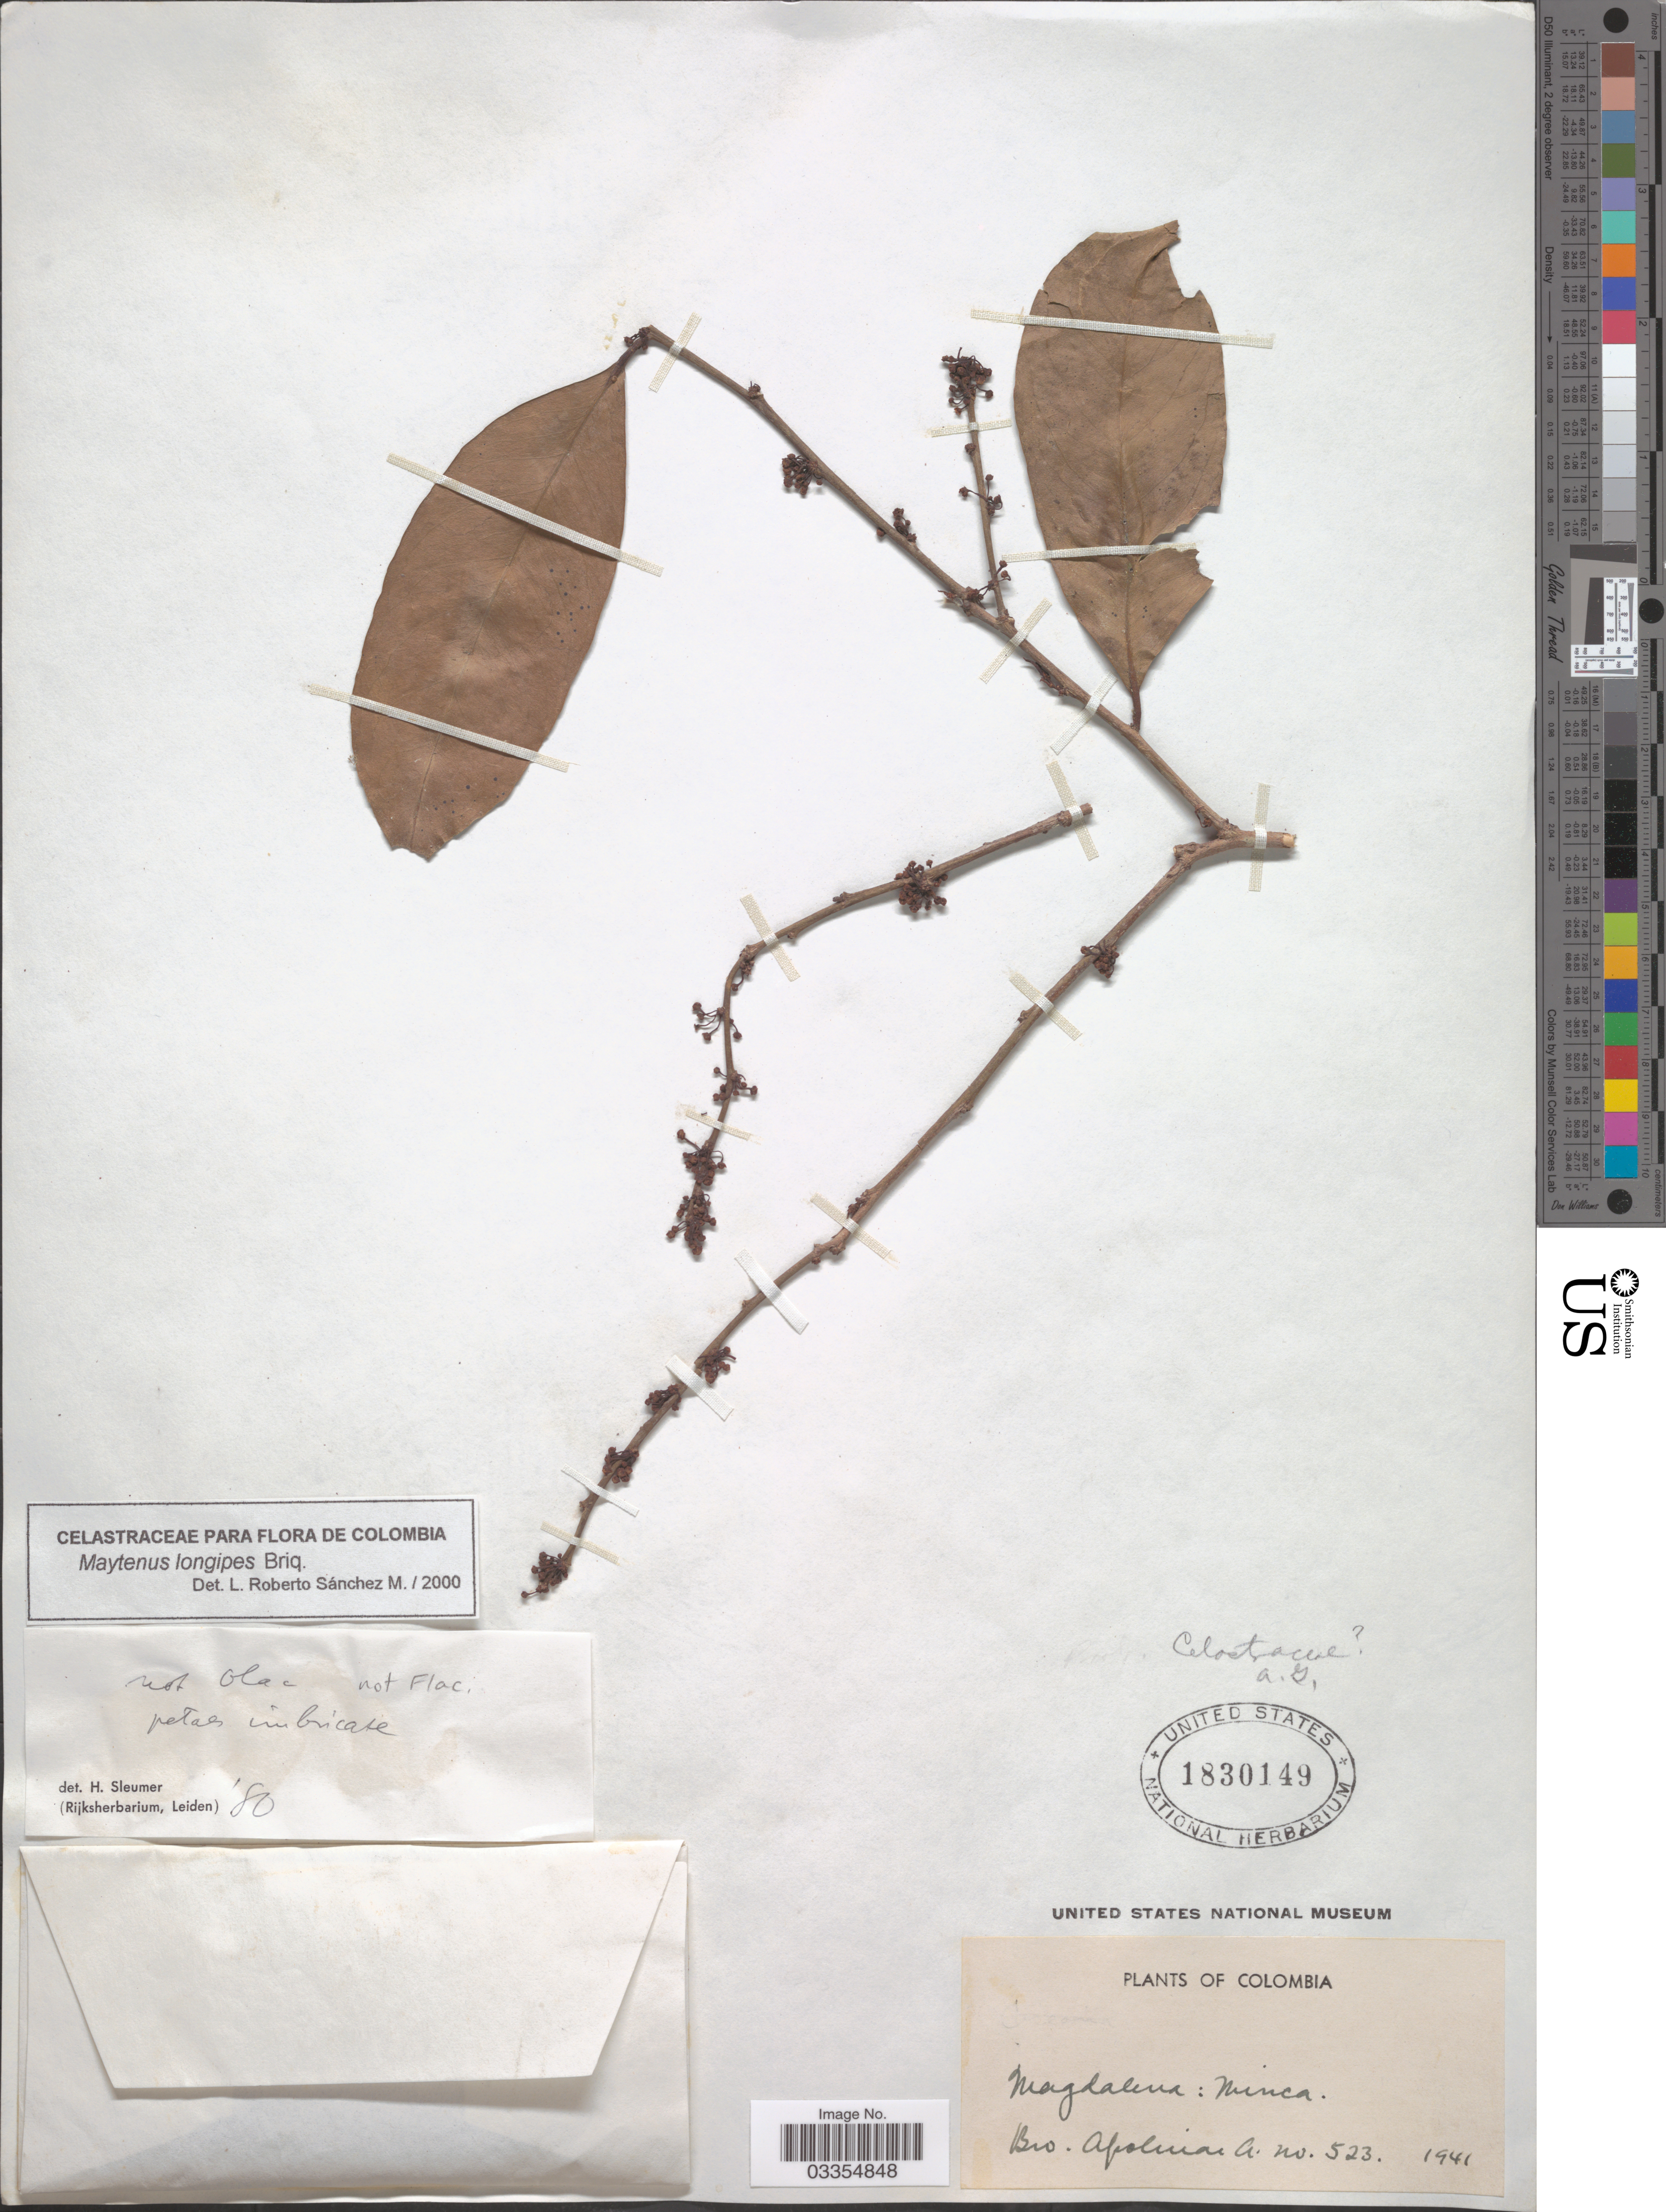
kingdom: Plantae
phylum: Tracheophyta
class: Magnoliopsida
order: Celastrales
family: Celastraceae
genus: Maytenus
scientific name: Maytenus longipes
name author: Briq.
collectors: Bro. Apolinar A.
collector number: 523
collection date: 1941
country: Colombia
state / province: Magdalena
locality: Minca.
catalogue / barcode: US 1830149